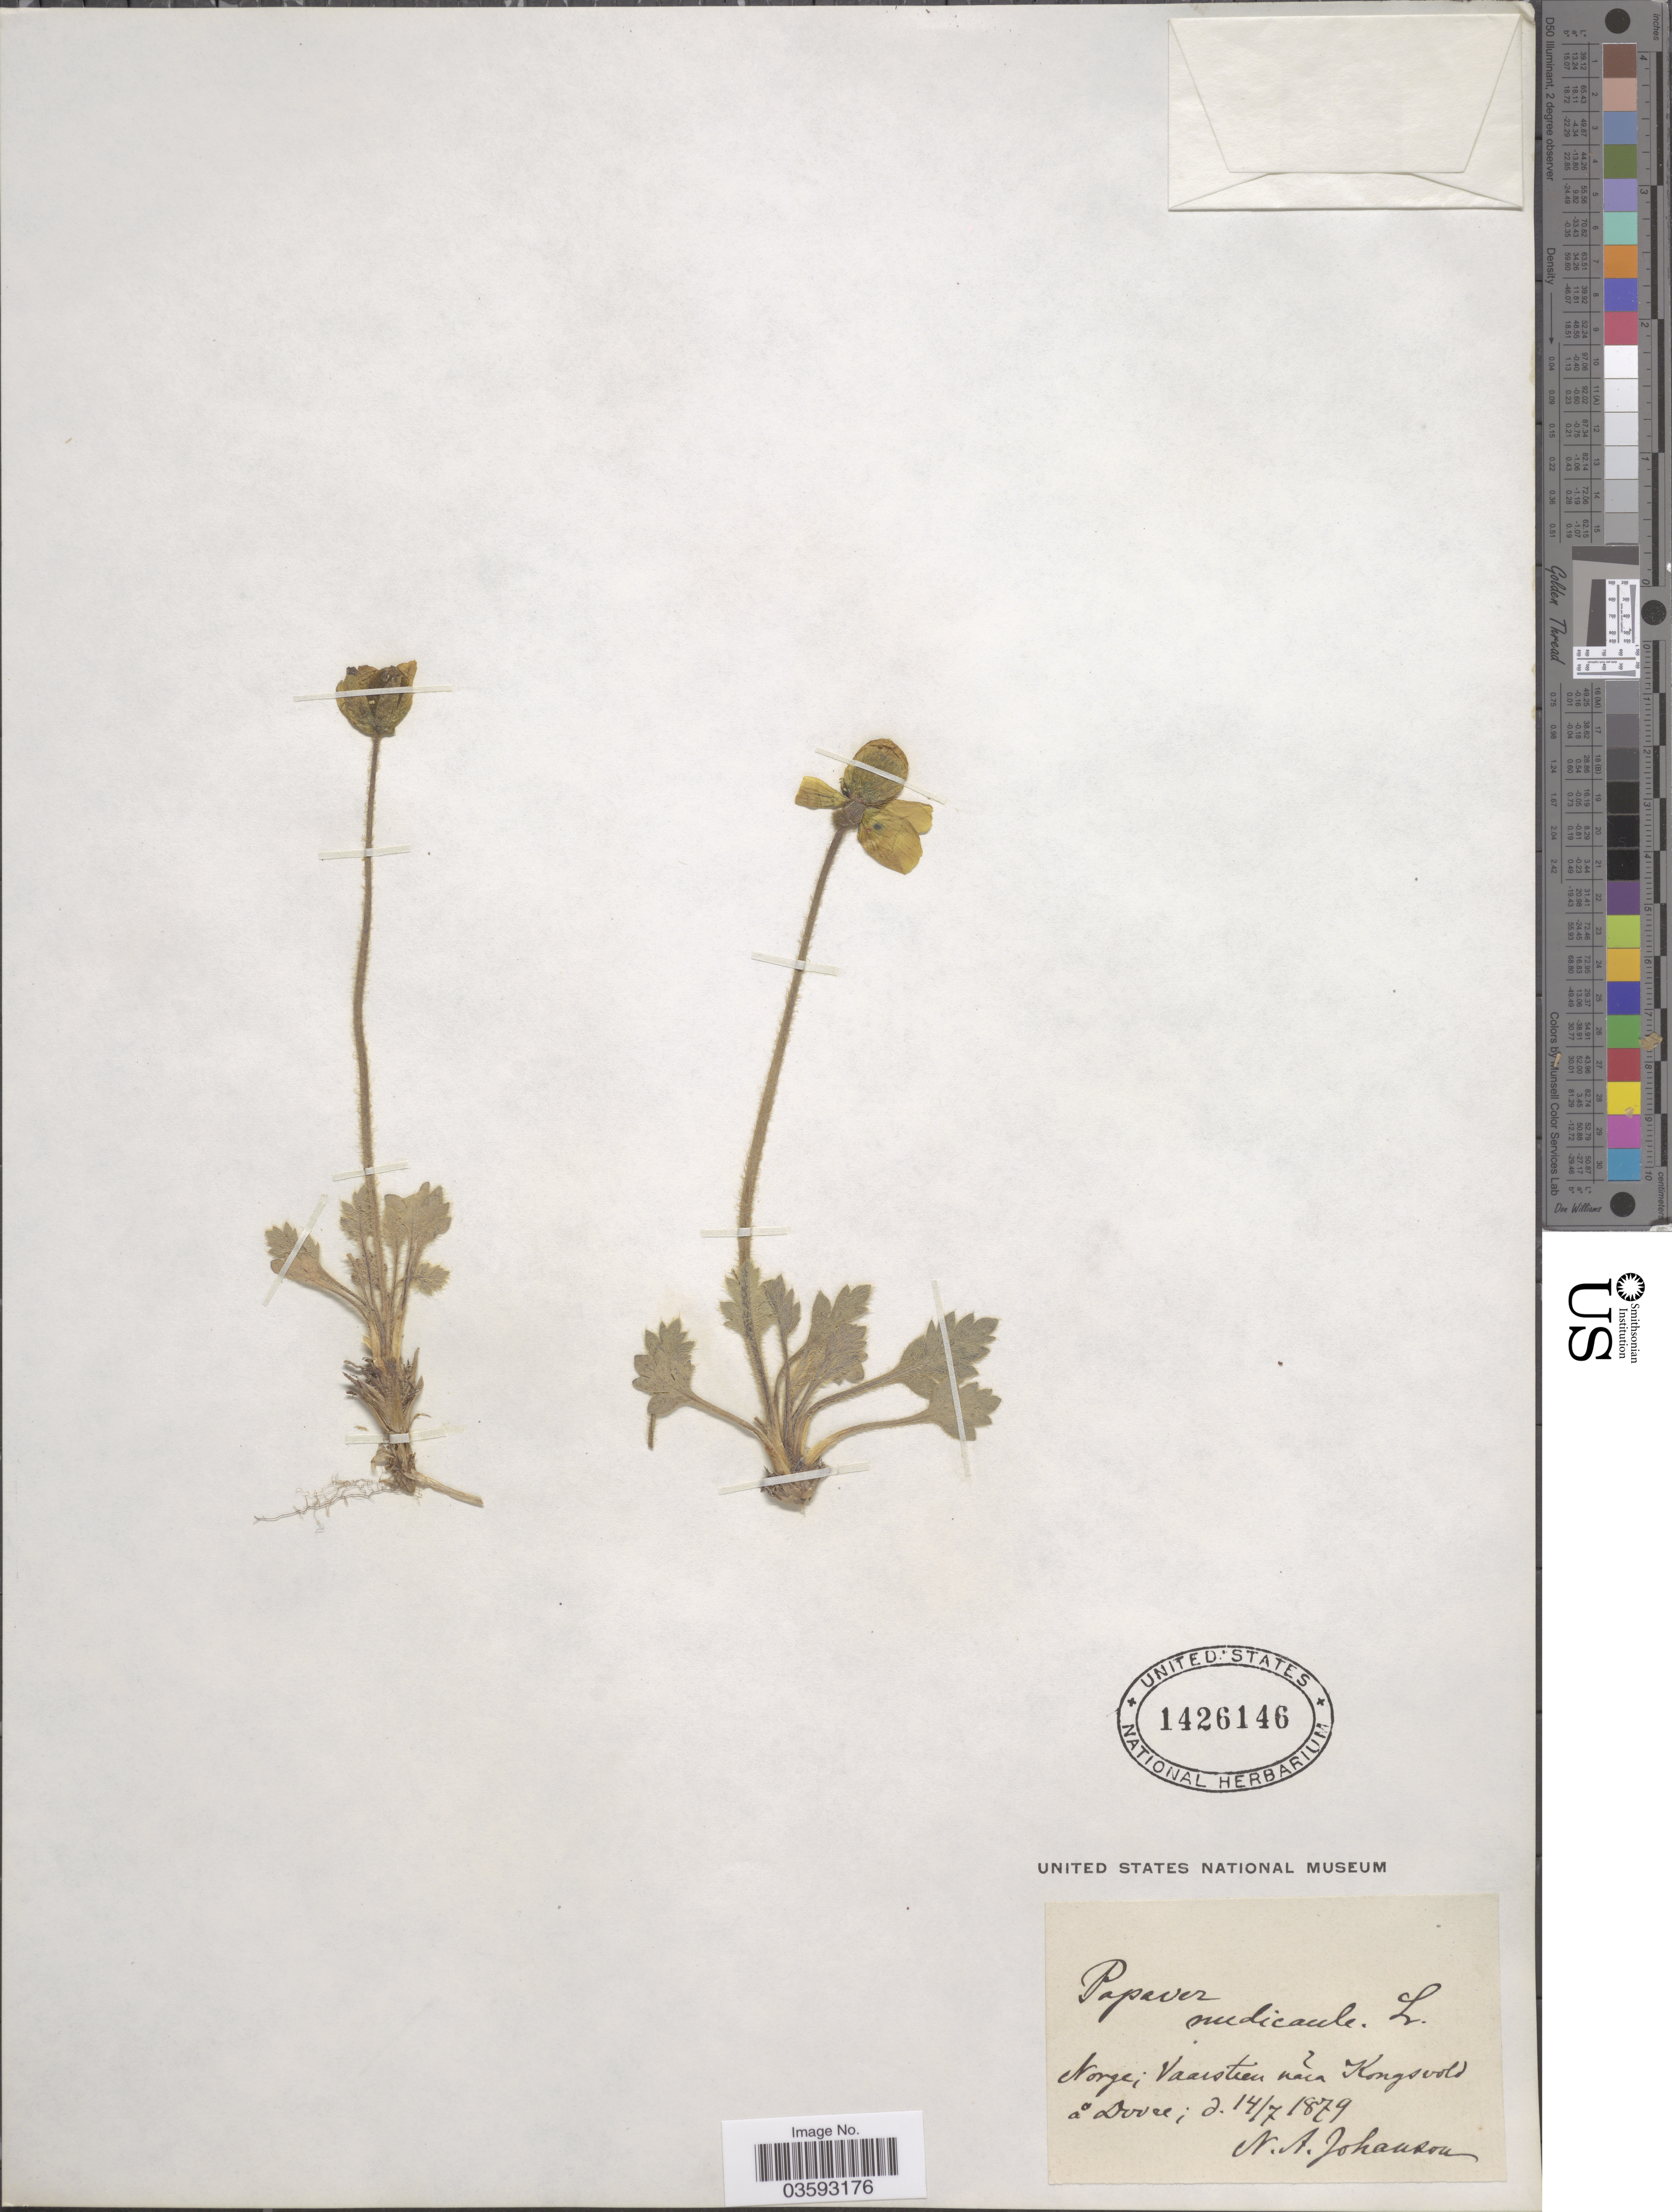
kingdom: Plantae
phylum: Tracheophyta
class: Magnoliopsida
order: Ranunculales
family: Papaveraceae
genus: Papaver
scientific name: Papaver nudicaule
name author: L.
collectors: N. Johanson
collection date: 1879-07-14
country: Norway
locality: Norge; Vaarstren nara Kongsvold å Dovre.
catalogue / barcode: US 1426146